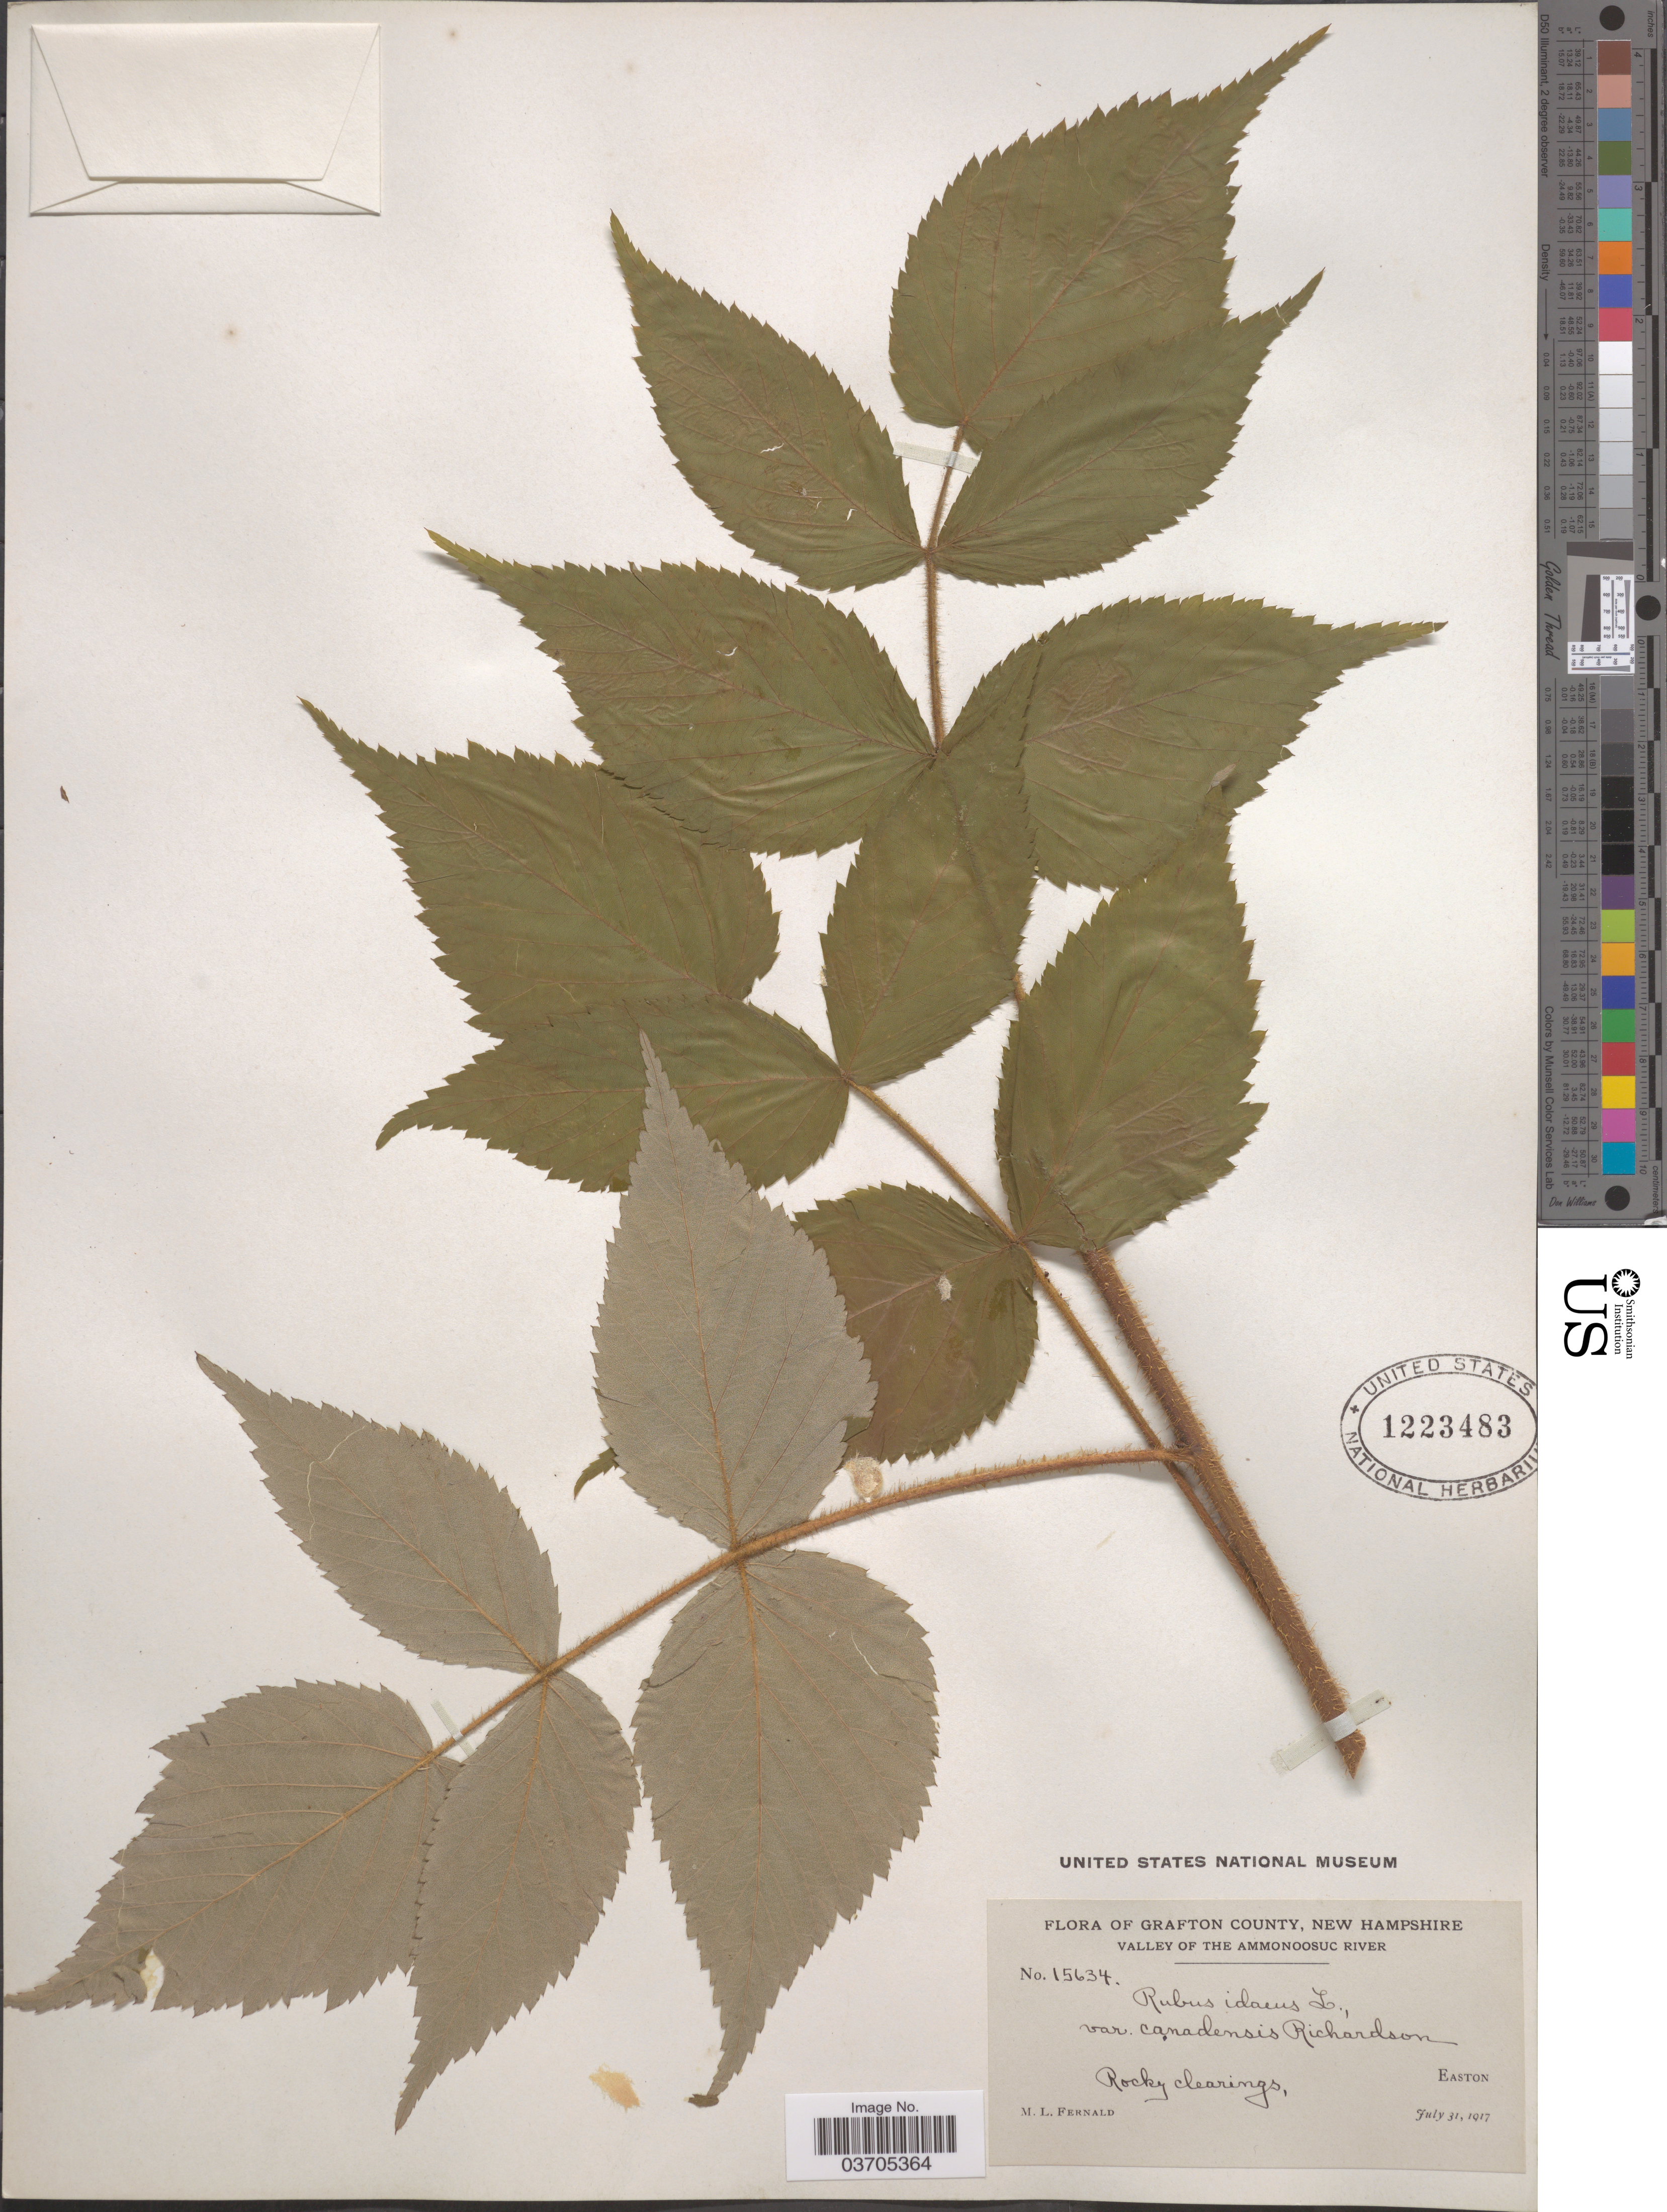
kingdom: Plantae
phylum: Tracheophyta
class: Magnoliopsida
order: Rosales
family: Rosaceae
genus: Rubus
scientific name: Rubus idaeus var. canadensis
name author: Richardson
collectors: M. L. Fernald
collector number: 15634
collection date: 1917-07-31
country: United States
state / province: New Hampshire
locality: Grafton County. Valley of the Ammonoosuc River. Easton.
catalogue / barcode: US 1223483